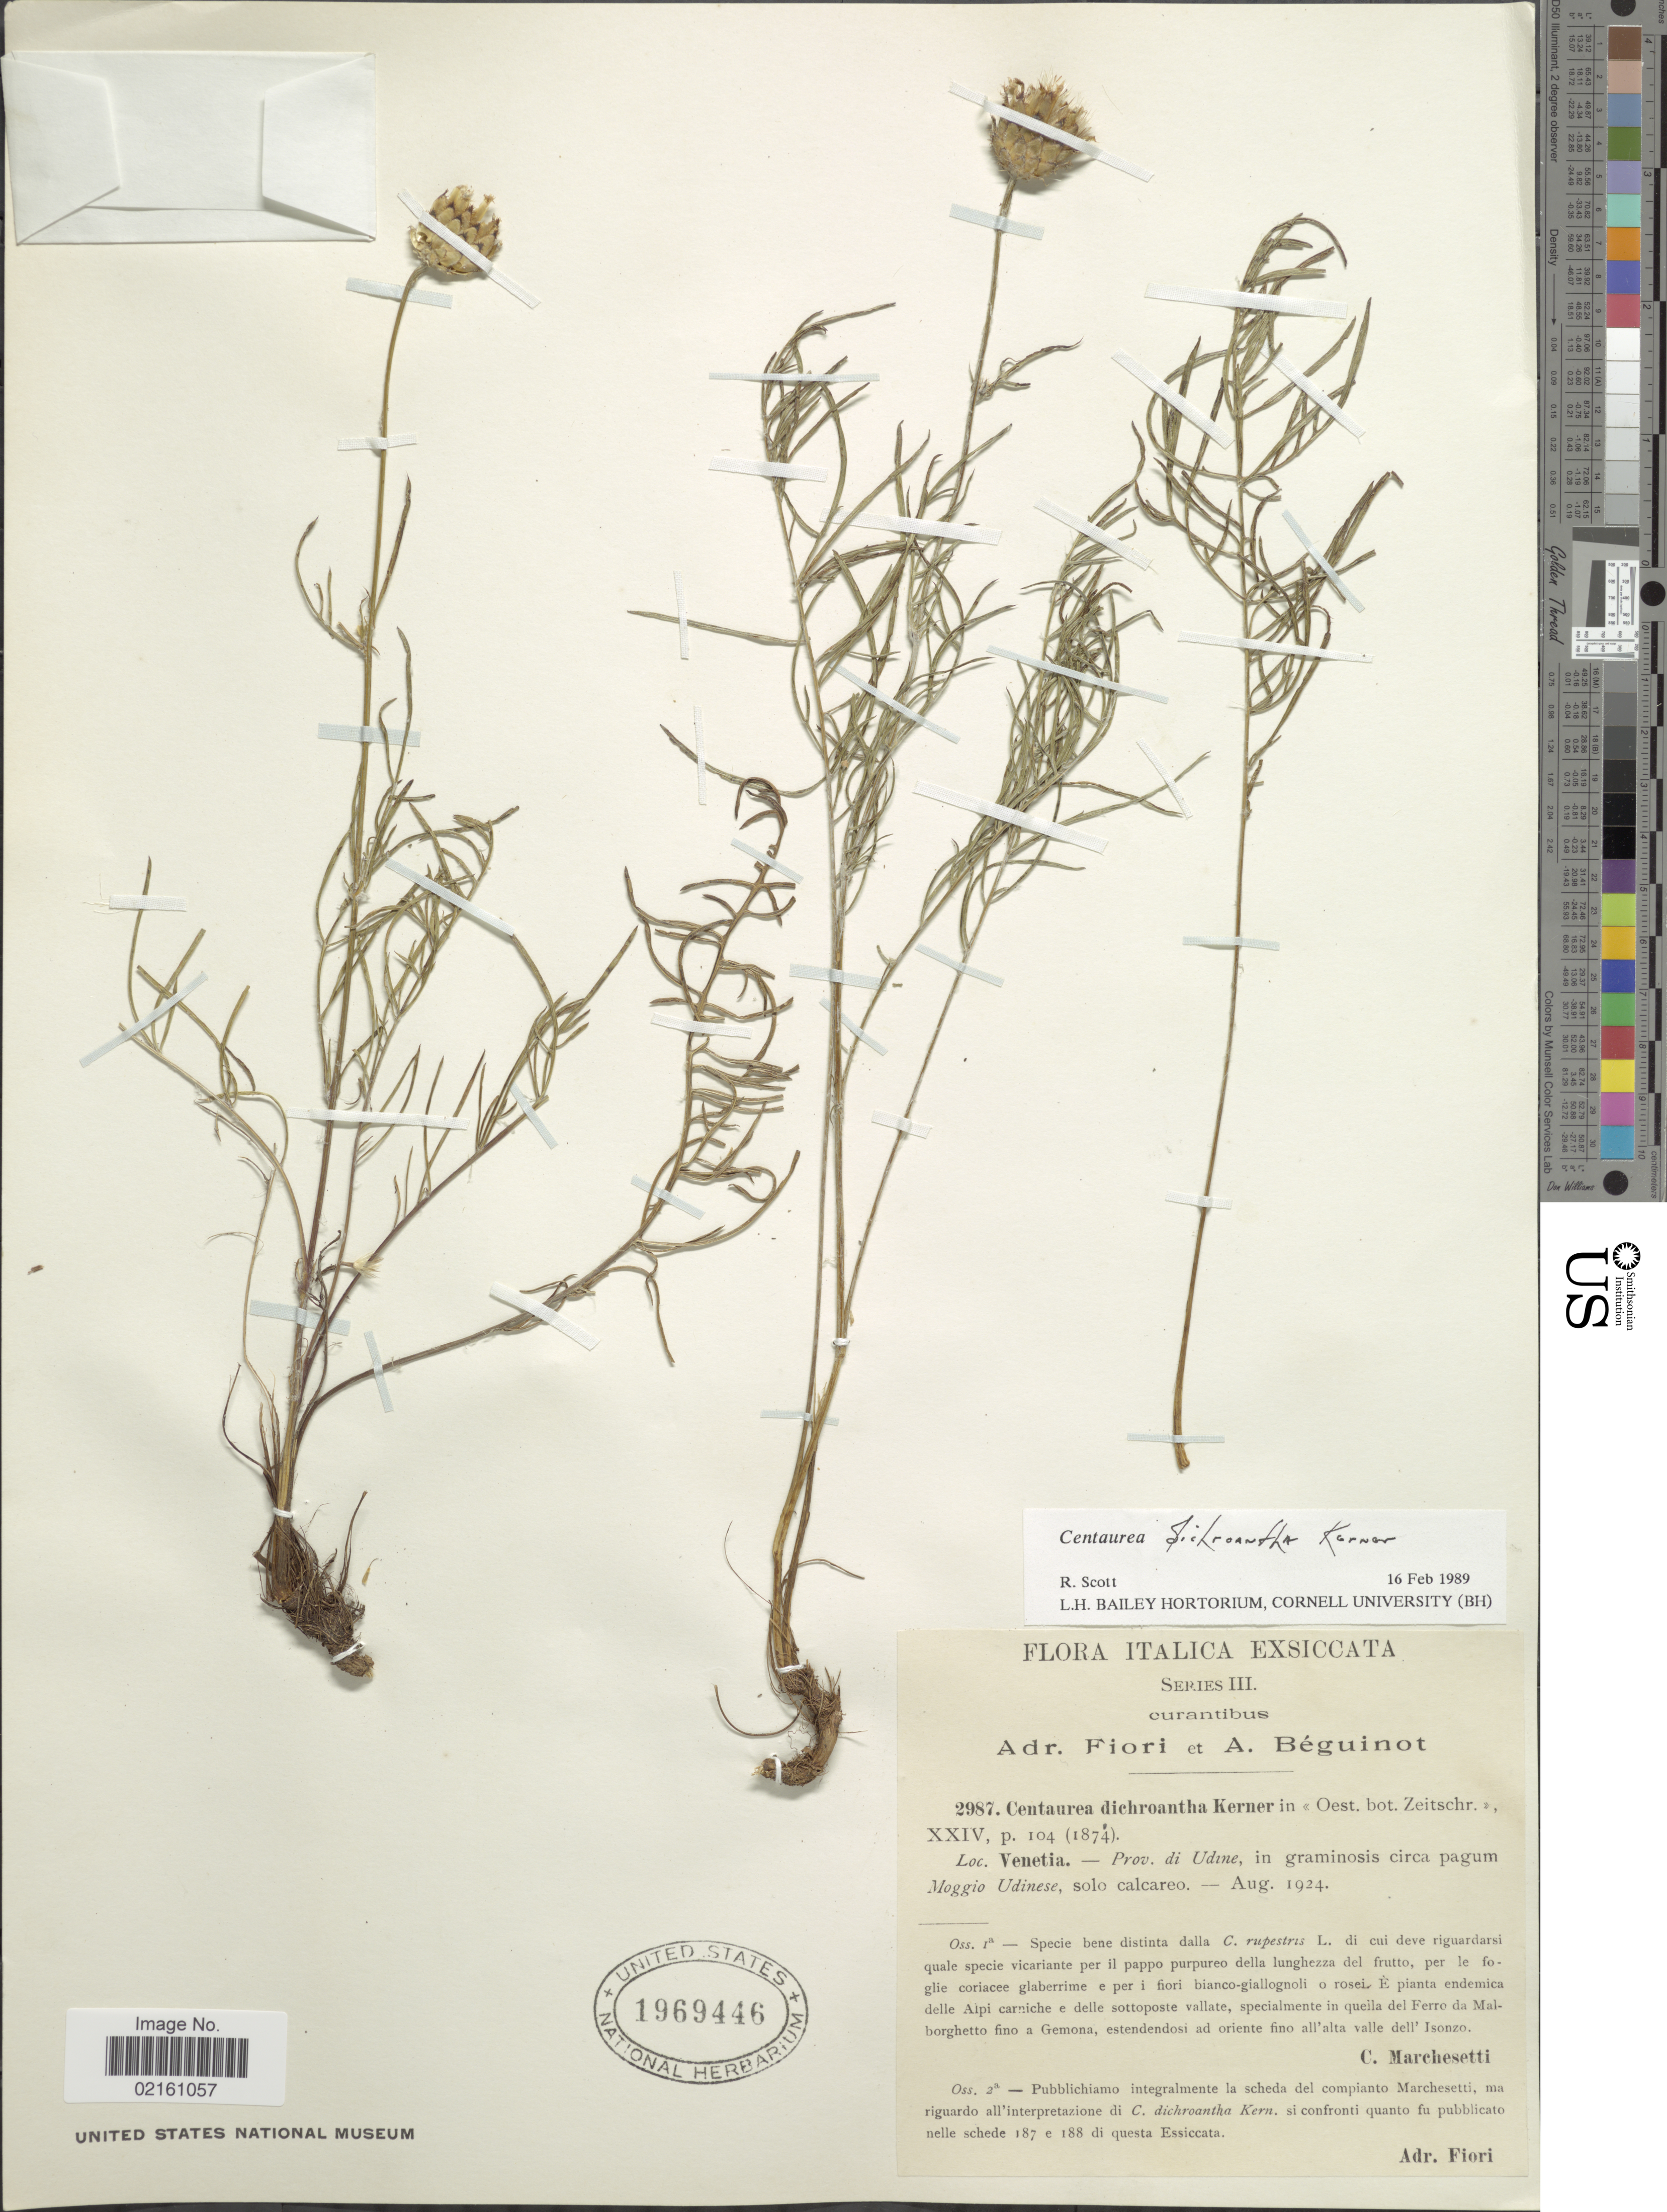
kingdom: Plantae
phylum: Tracheophyta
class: Magnoliopsida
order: Asterales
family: Asteraceae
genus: Centaurea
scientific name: Centaurea dichroantha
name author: A. Kern.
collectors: A. Fiori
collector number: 2987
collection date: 1924-08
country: Italy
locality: Venetia, Prov. di Udme, pagum Moggio Udinese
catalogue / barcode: US 1969446